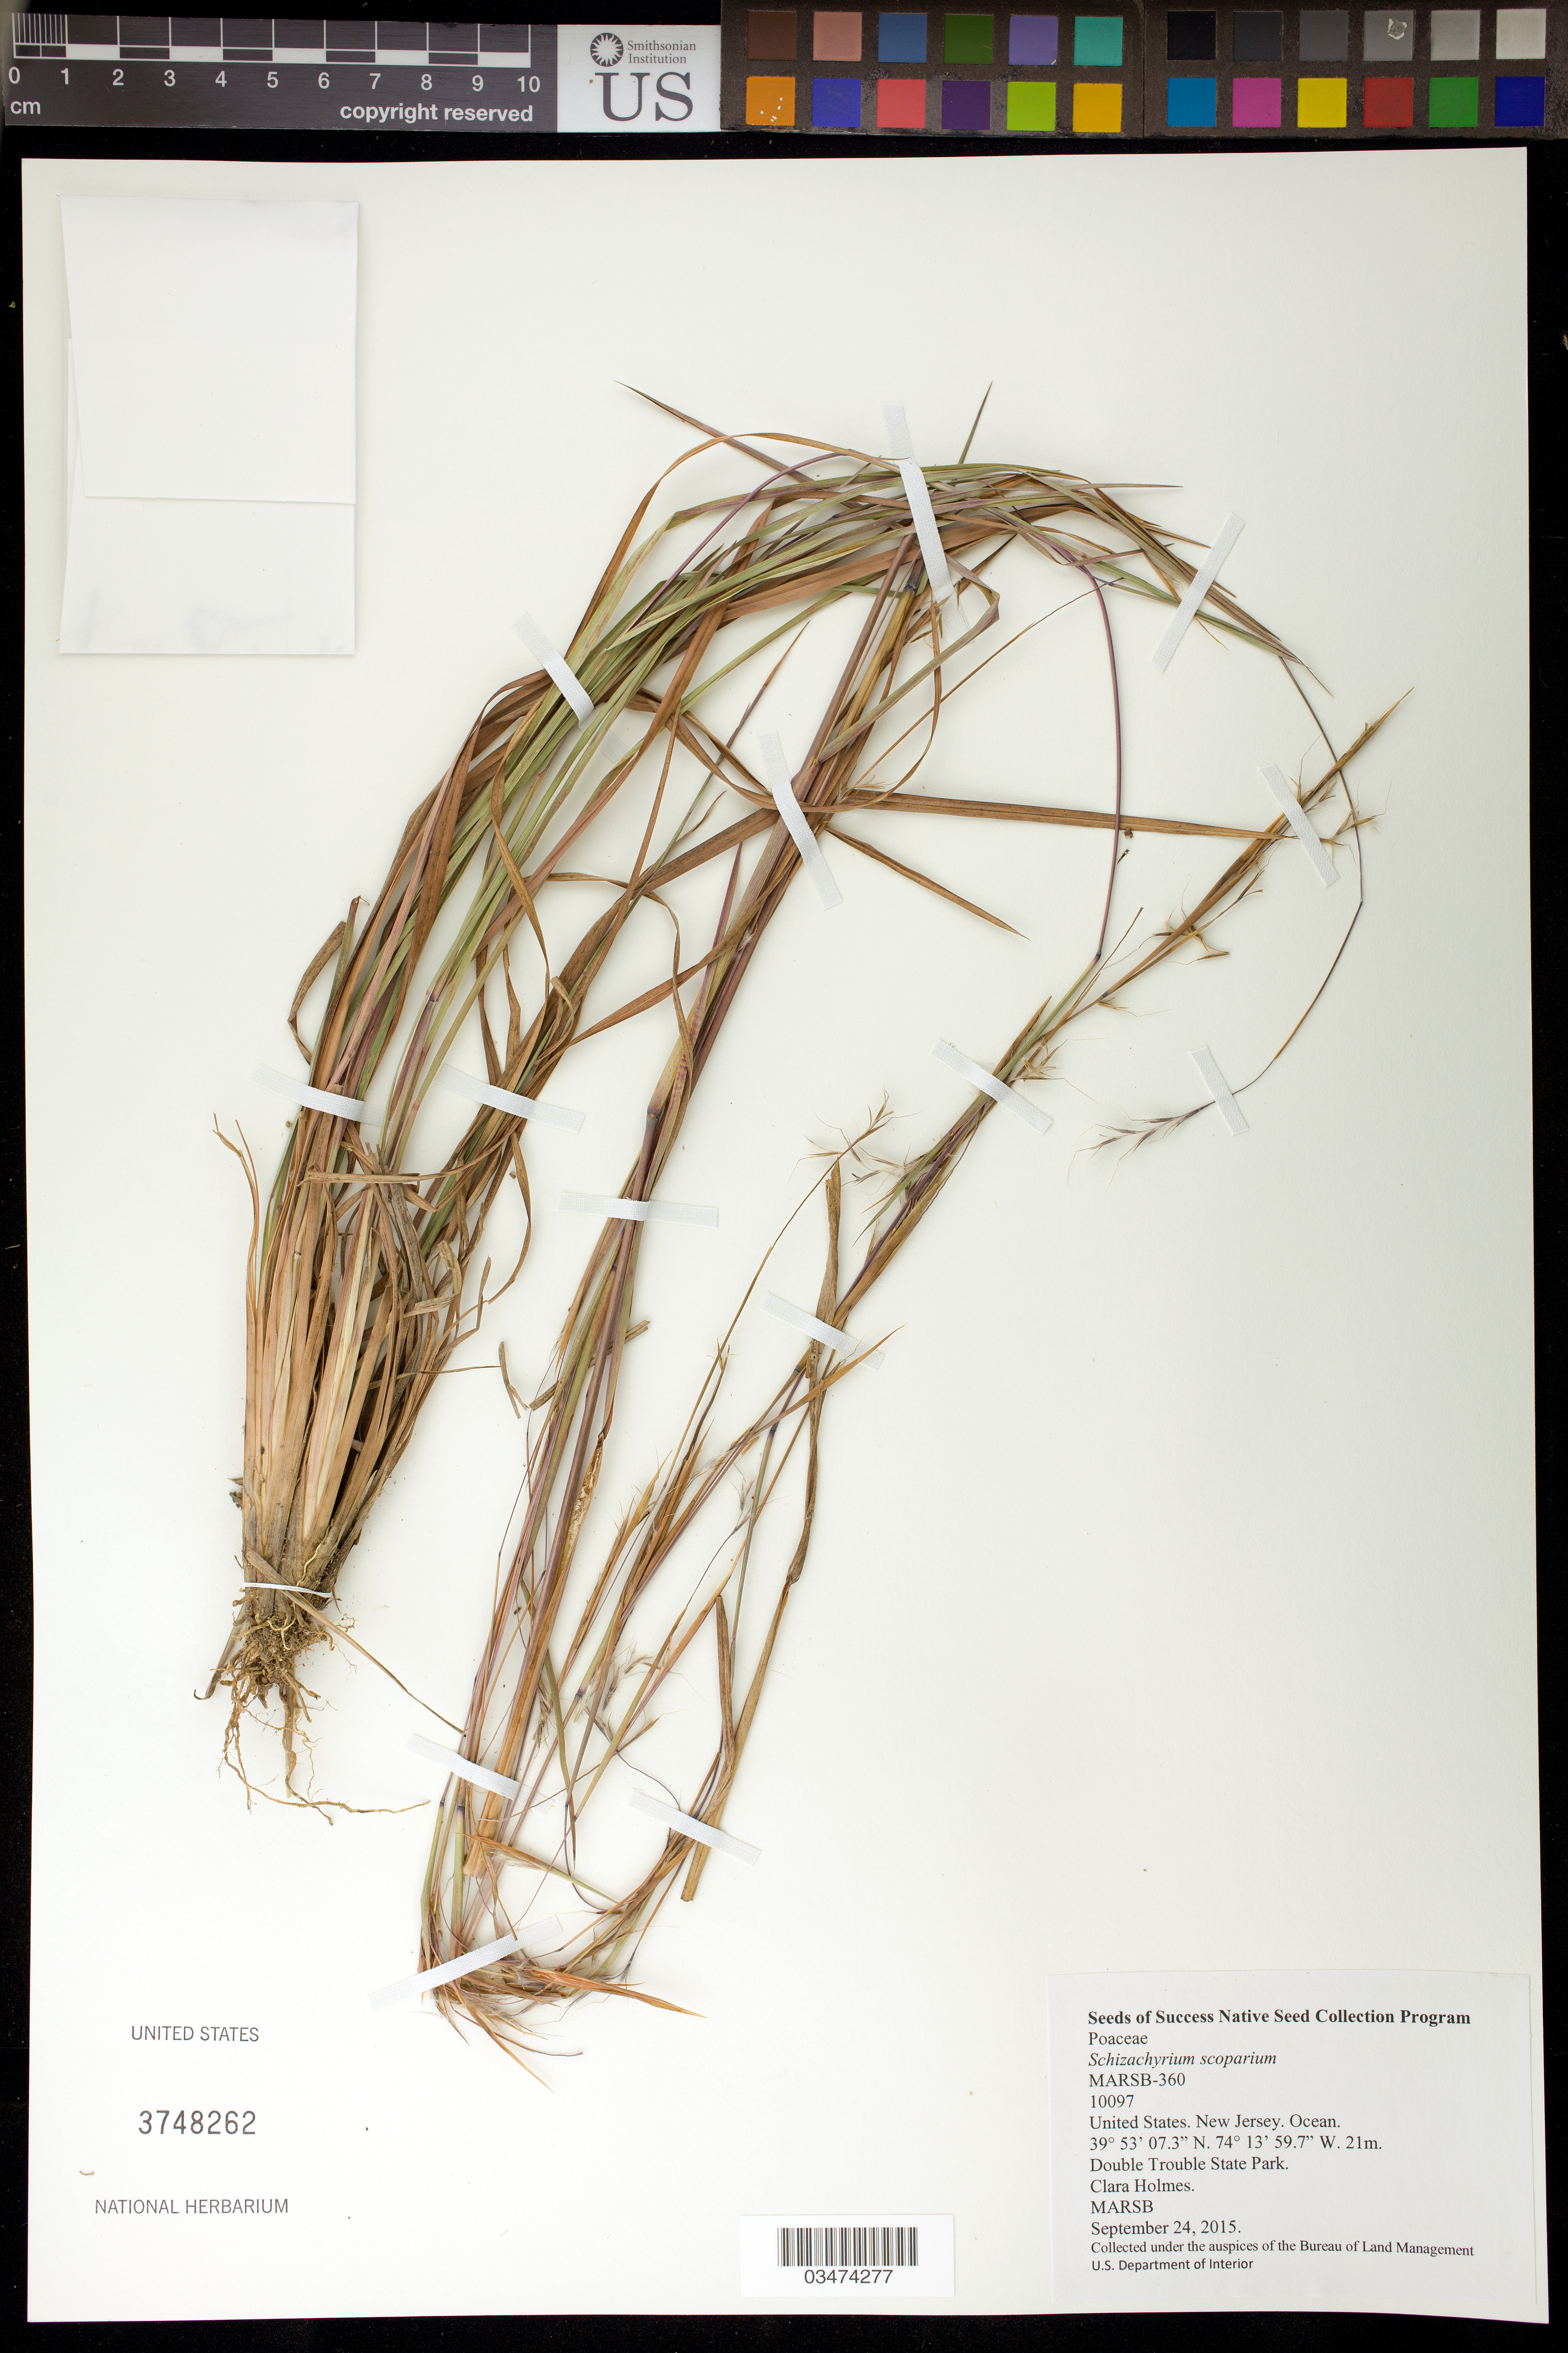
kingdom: Plantae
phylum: Tracheophyta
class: Liliopsida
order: Poales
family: Poaceae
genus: Schizachyrium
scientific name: Schizachyrium scoparium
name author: (Michx.) Nash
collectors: C. Holmes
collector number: MARSB-360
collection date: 2015-09-24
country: United States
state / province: New Jersey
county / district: Ocean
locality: Double Trouble State Park, Powerline Cut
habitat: Coastal Plain mixed hardwood forest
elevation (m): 6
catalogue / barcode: US 3748262